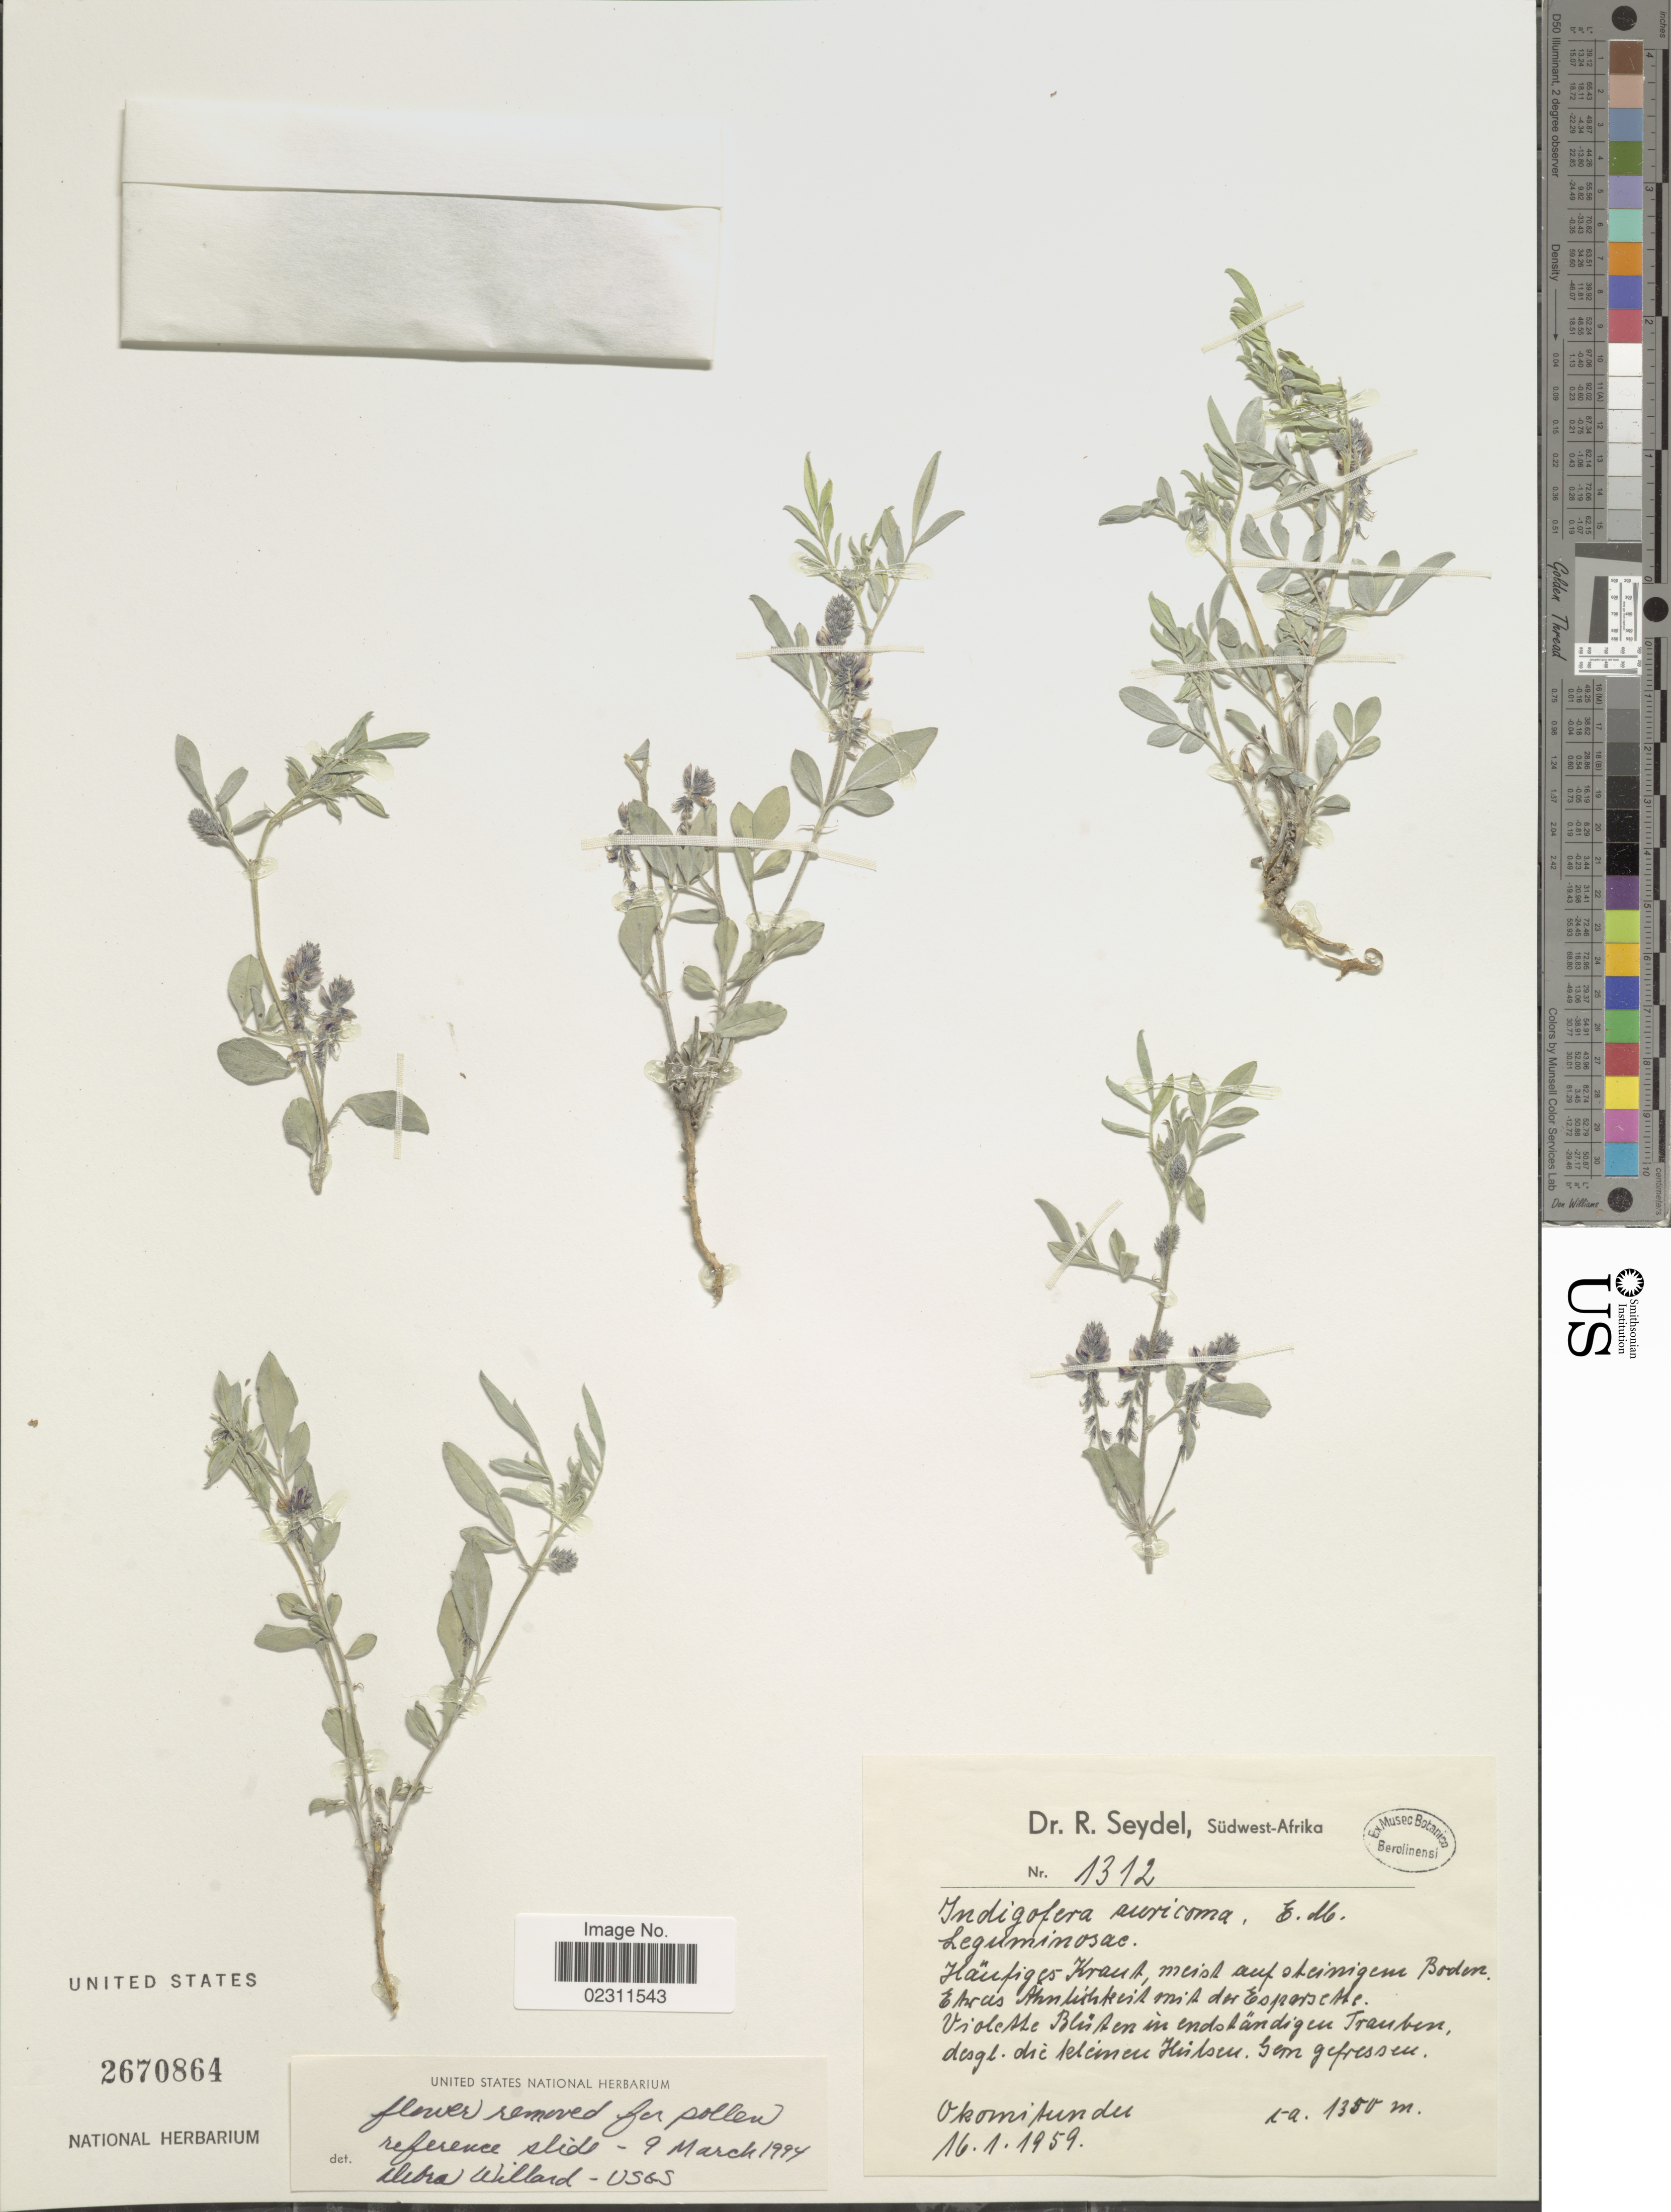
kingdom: Plantae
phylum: Tracheophyta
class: Magnoliopsida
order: Fabales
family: Fabaceae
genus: Indigofera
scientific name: Indigofera auricoma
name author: E. Mey.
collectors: R. Seydel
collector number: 1312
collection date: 1959-01-16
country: Namibia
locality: Sudwest-Afrika, Okomitundu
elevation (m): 1350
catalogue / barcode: US 2670864